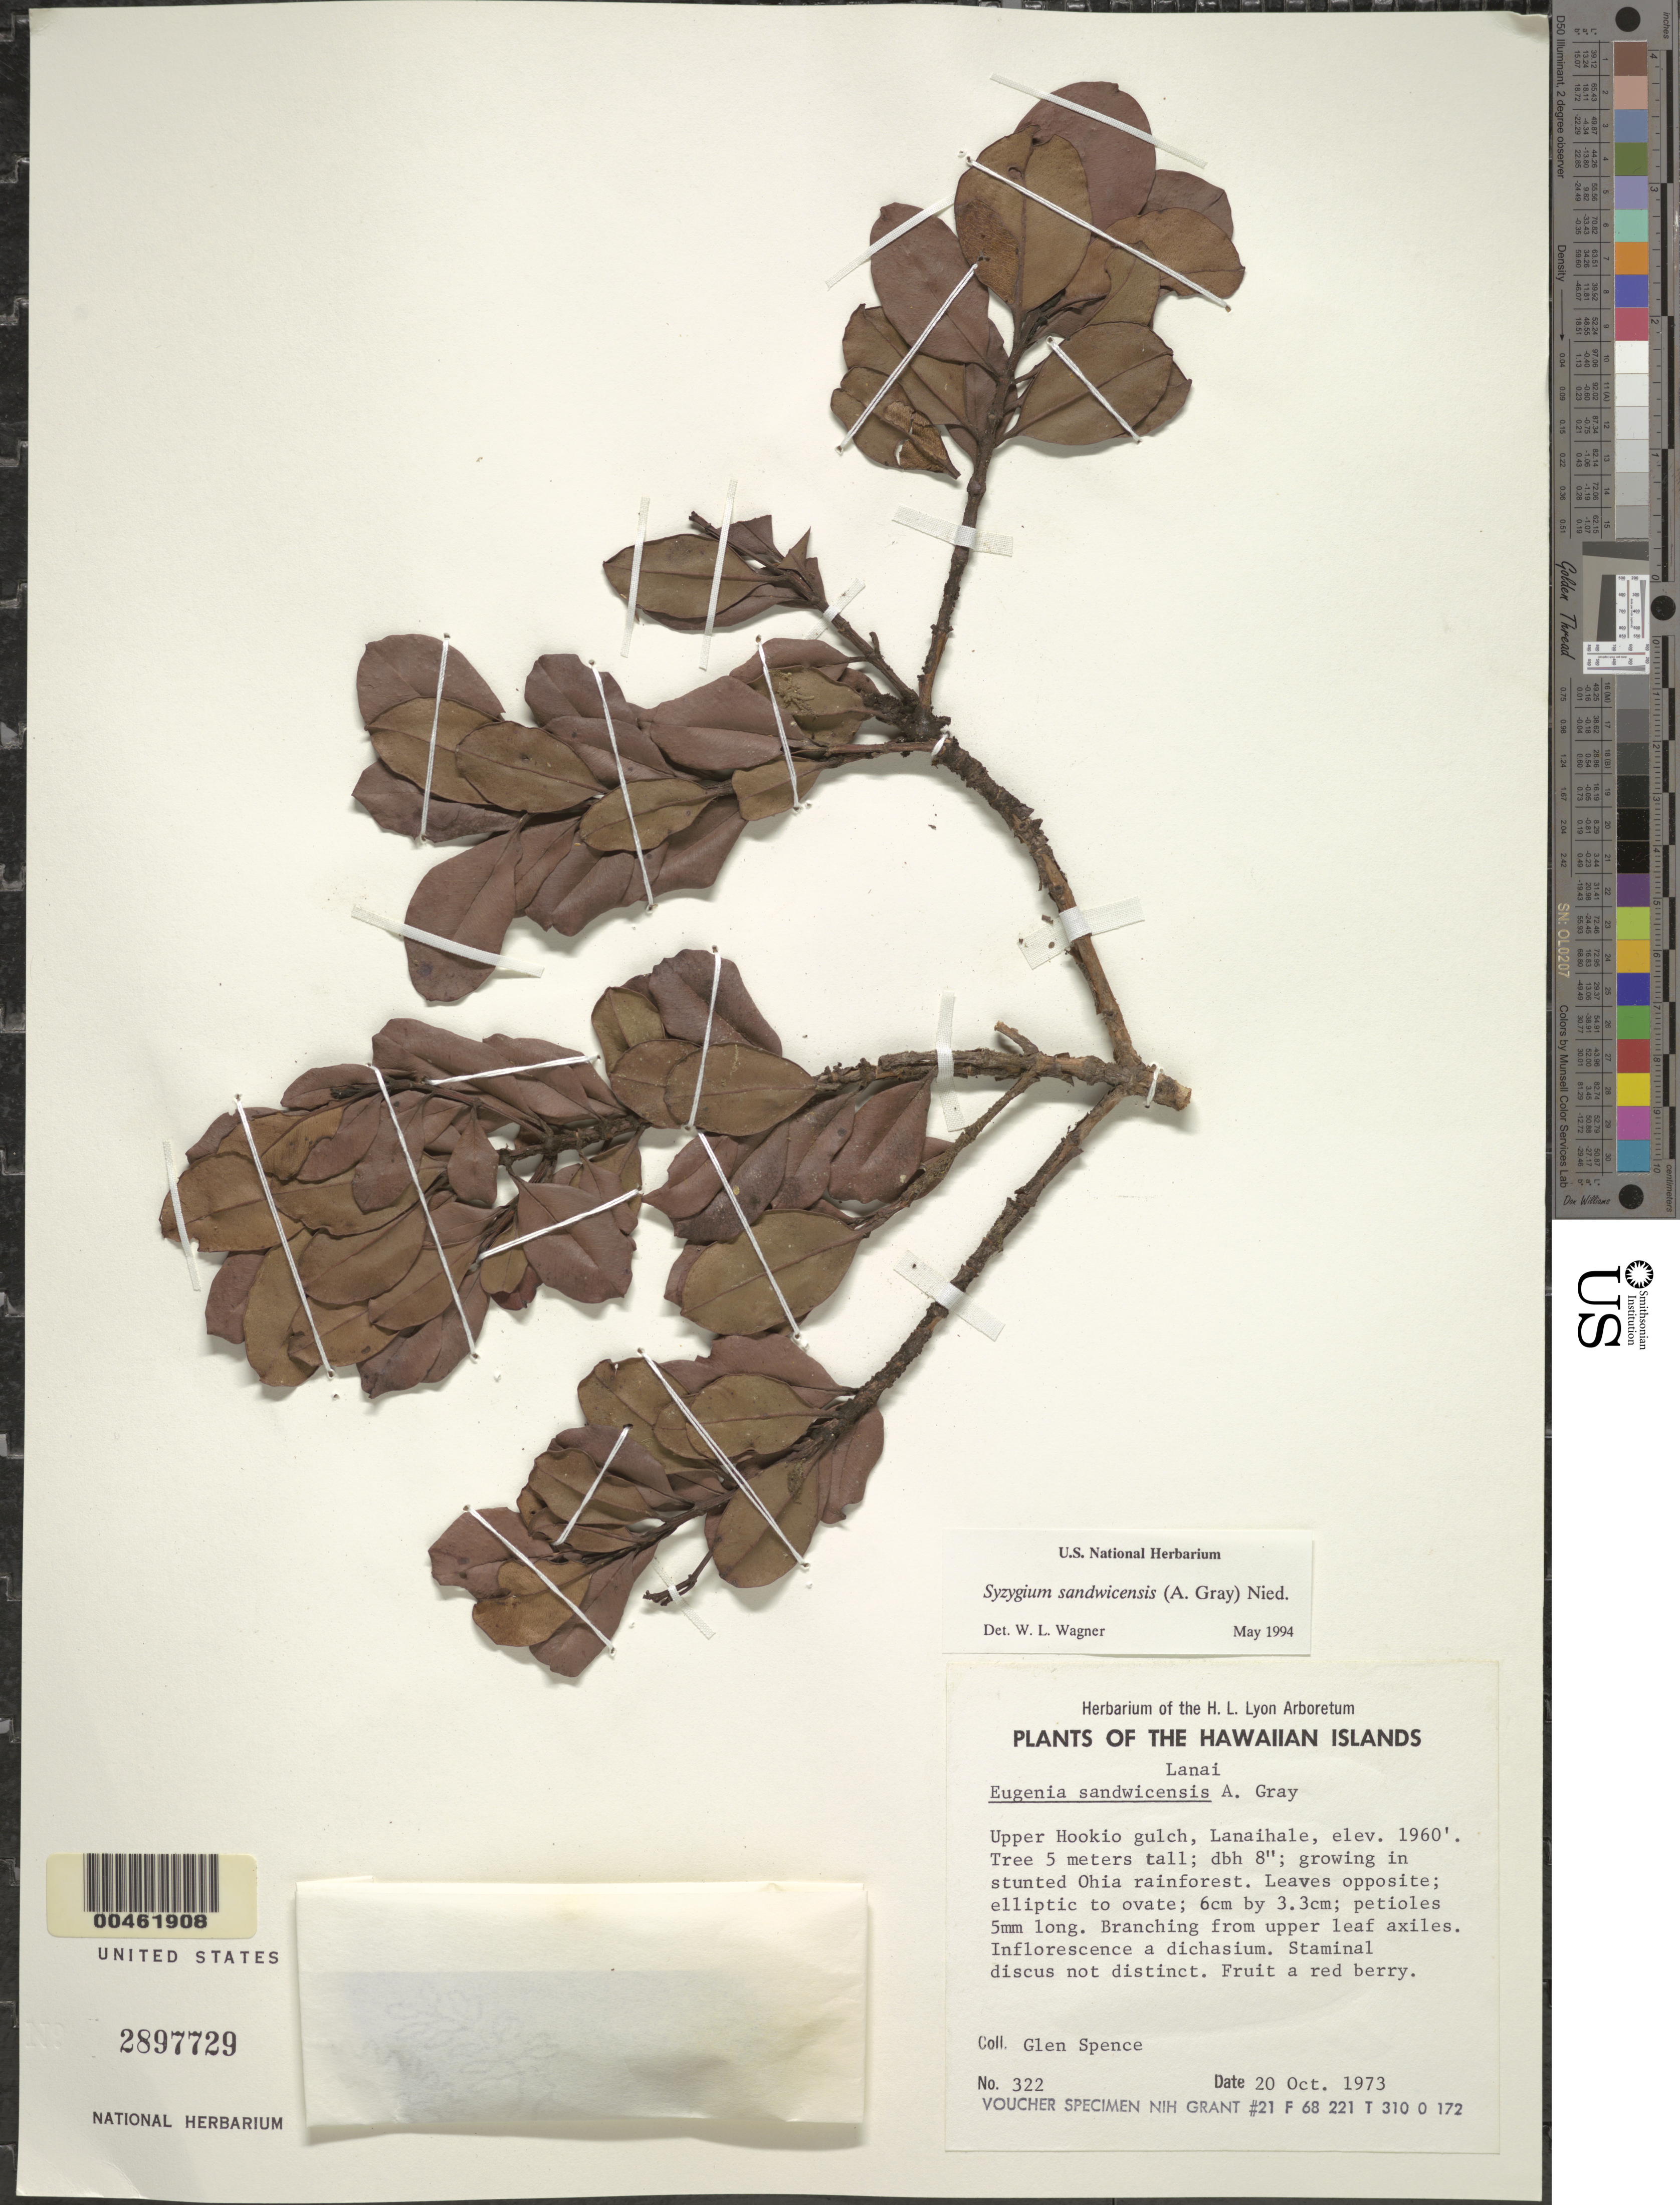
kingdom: Plantae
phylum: Tracheophyta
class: Magnoliopsida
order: Myrtales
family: Myrtaceae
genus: Syzygium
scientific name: Syzygium sandwicense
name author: (A. Gray) Müll. Stuttg.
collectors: G. Spence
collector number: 322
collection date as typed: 20 Oct 1973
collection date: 1973-10-20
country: United States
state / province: Hawaii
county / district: Maui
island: Lana'i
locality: Upper Hookio gulch, Lanaihale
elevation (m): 597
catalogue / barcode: US 2897729